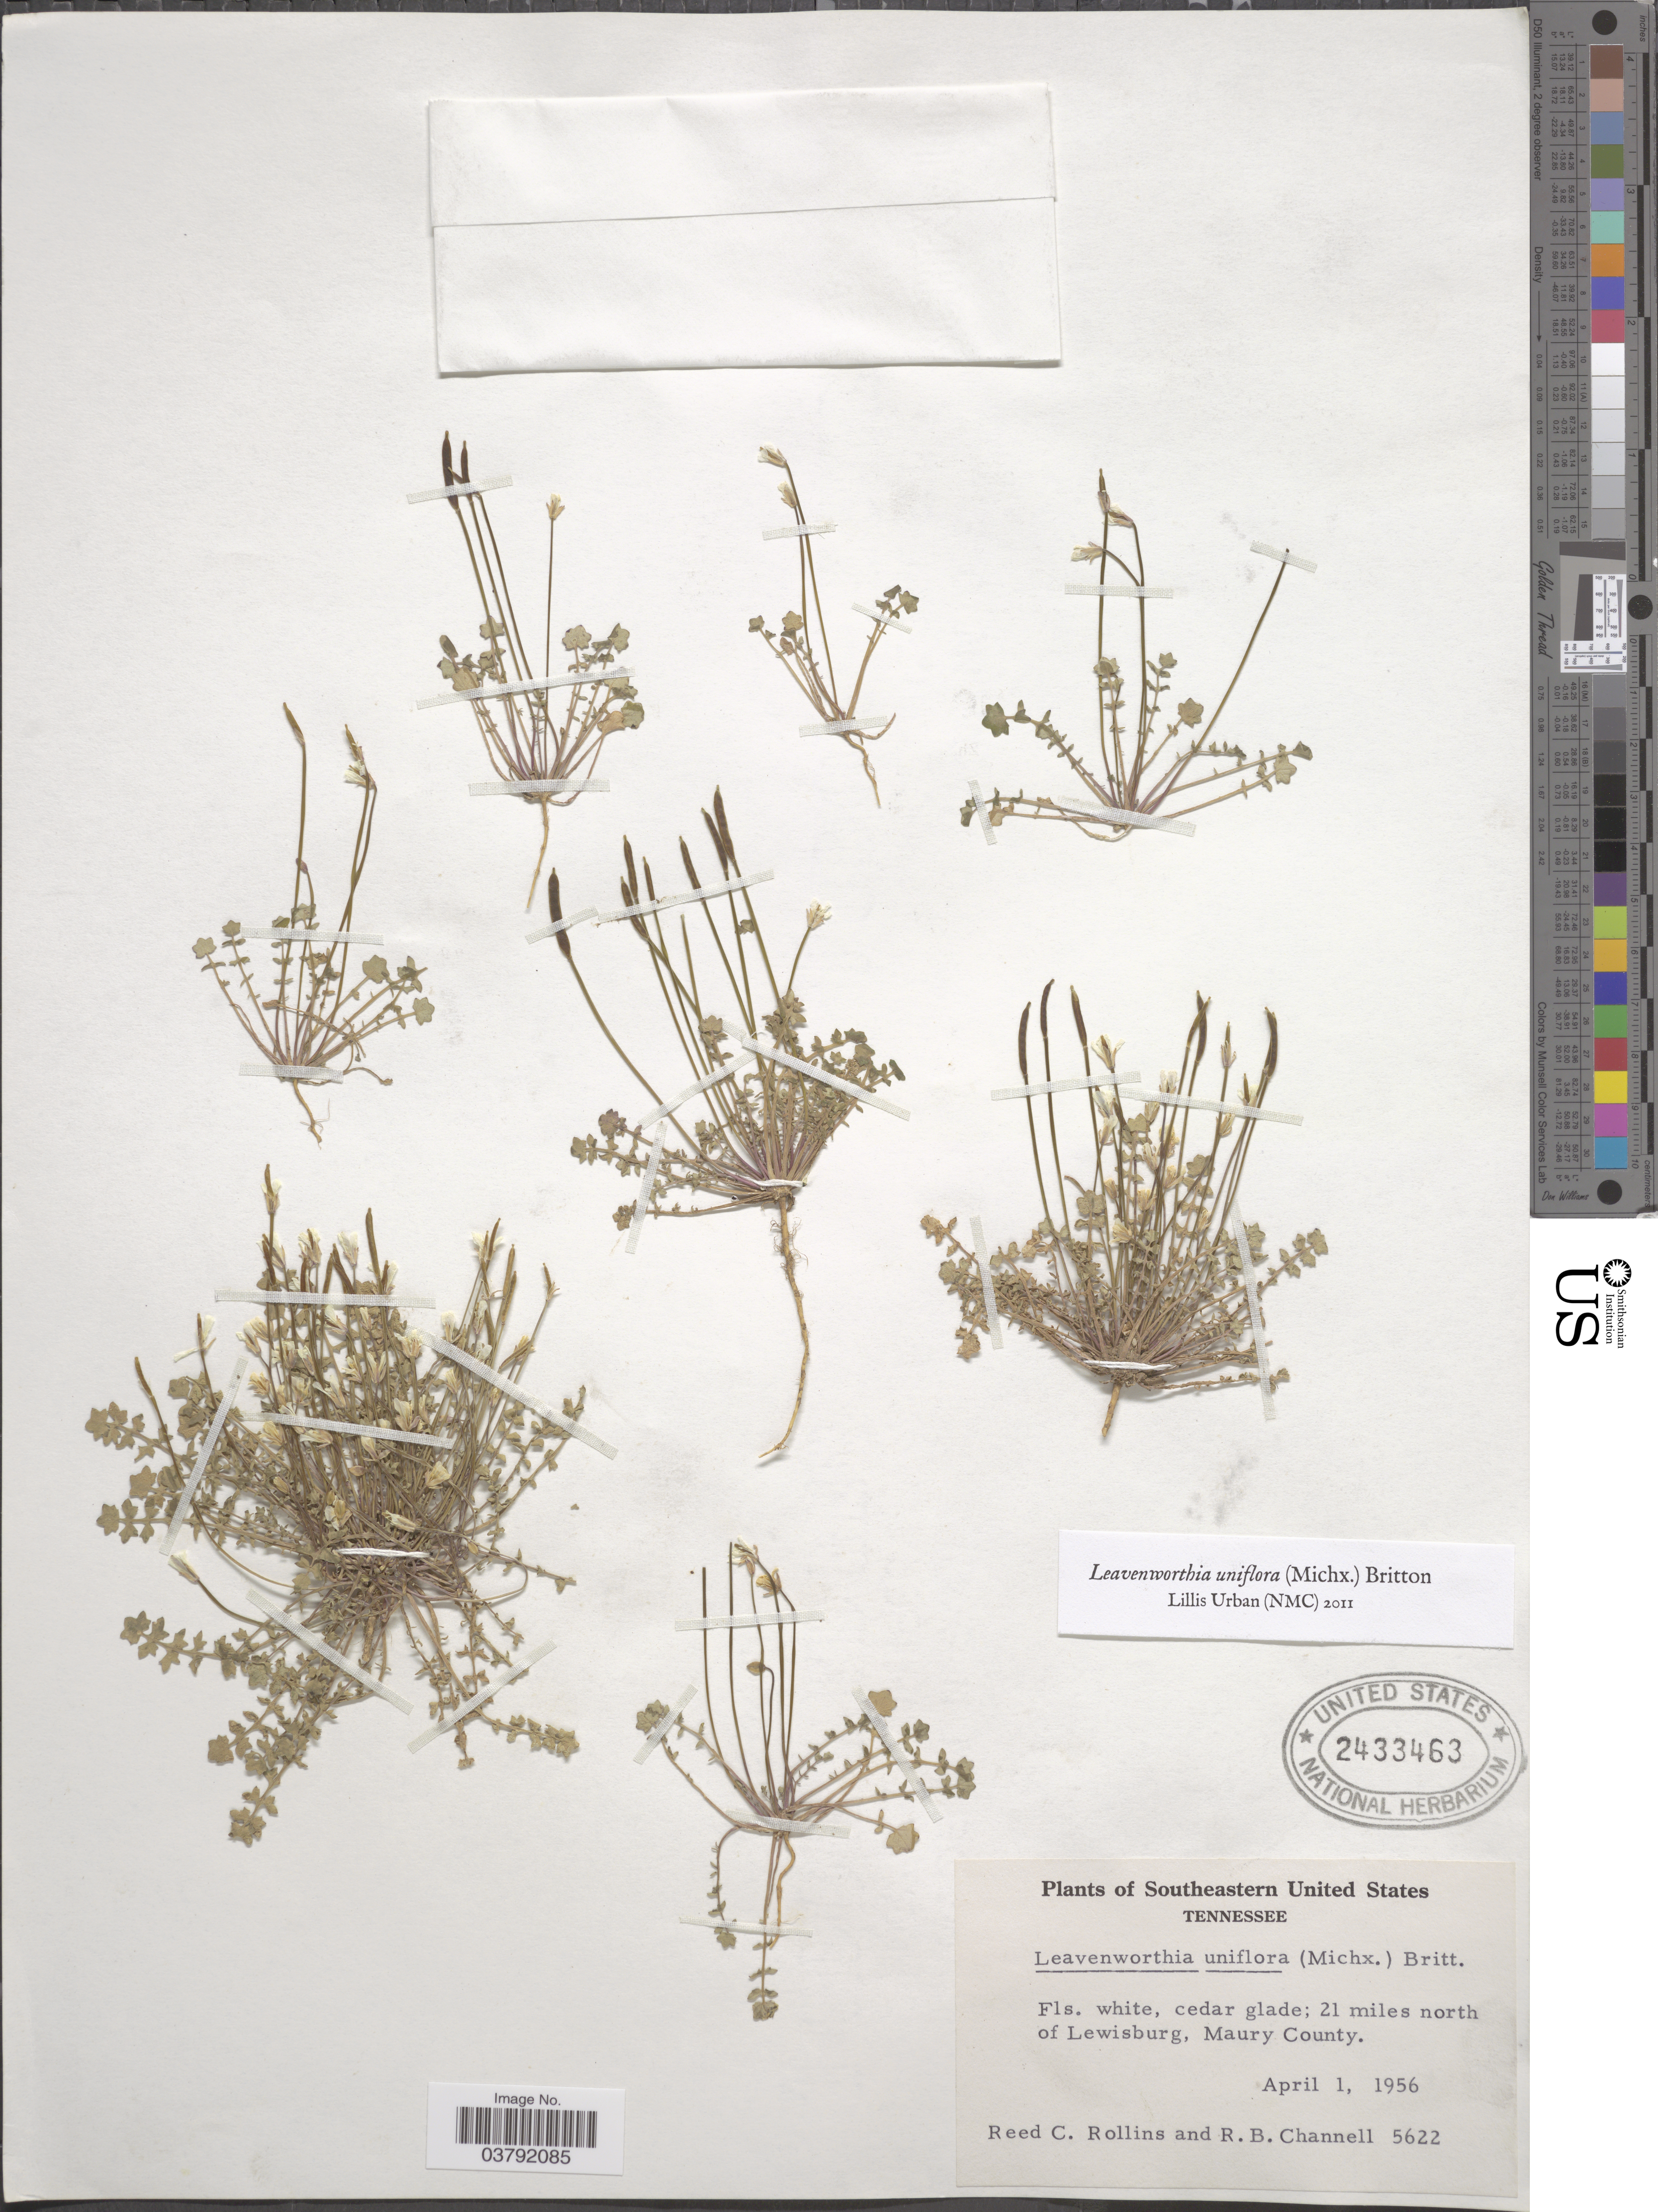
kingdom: Plantae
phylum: Tracheophyta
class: Magnoliopsida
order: Brassicales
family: Brassicaceae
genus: Leavenworthia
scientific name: Leavenworthia uniflora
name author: (Michx.) Britton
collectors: R. C. Rollins & R. B. Channell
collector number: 5622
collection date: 1956-04-01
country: United States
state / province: Tennessee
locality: Southeastern United States. 21 miles north of Lewisburg, Maury County.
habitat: cedar glade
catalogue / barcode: US 2433463